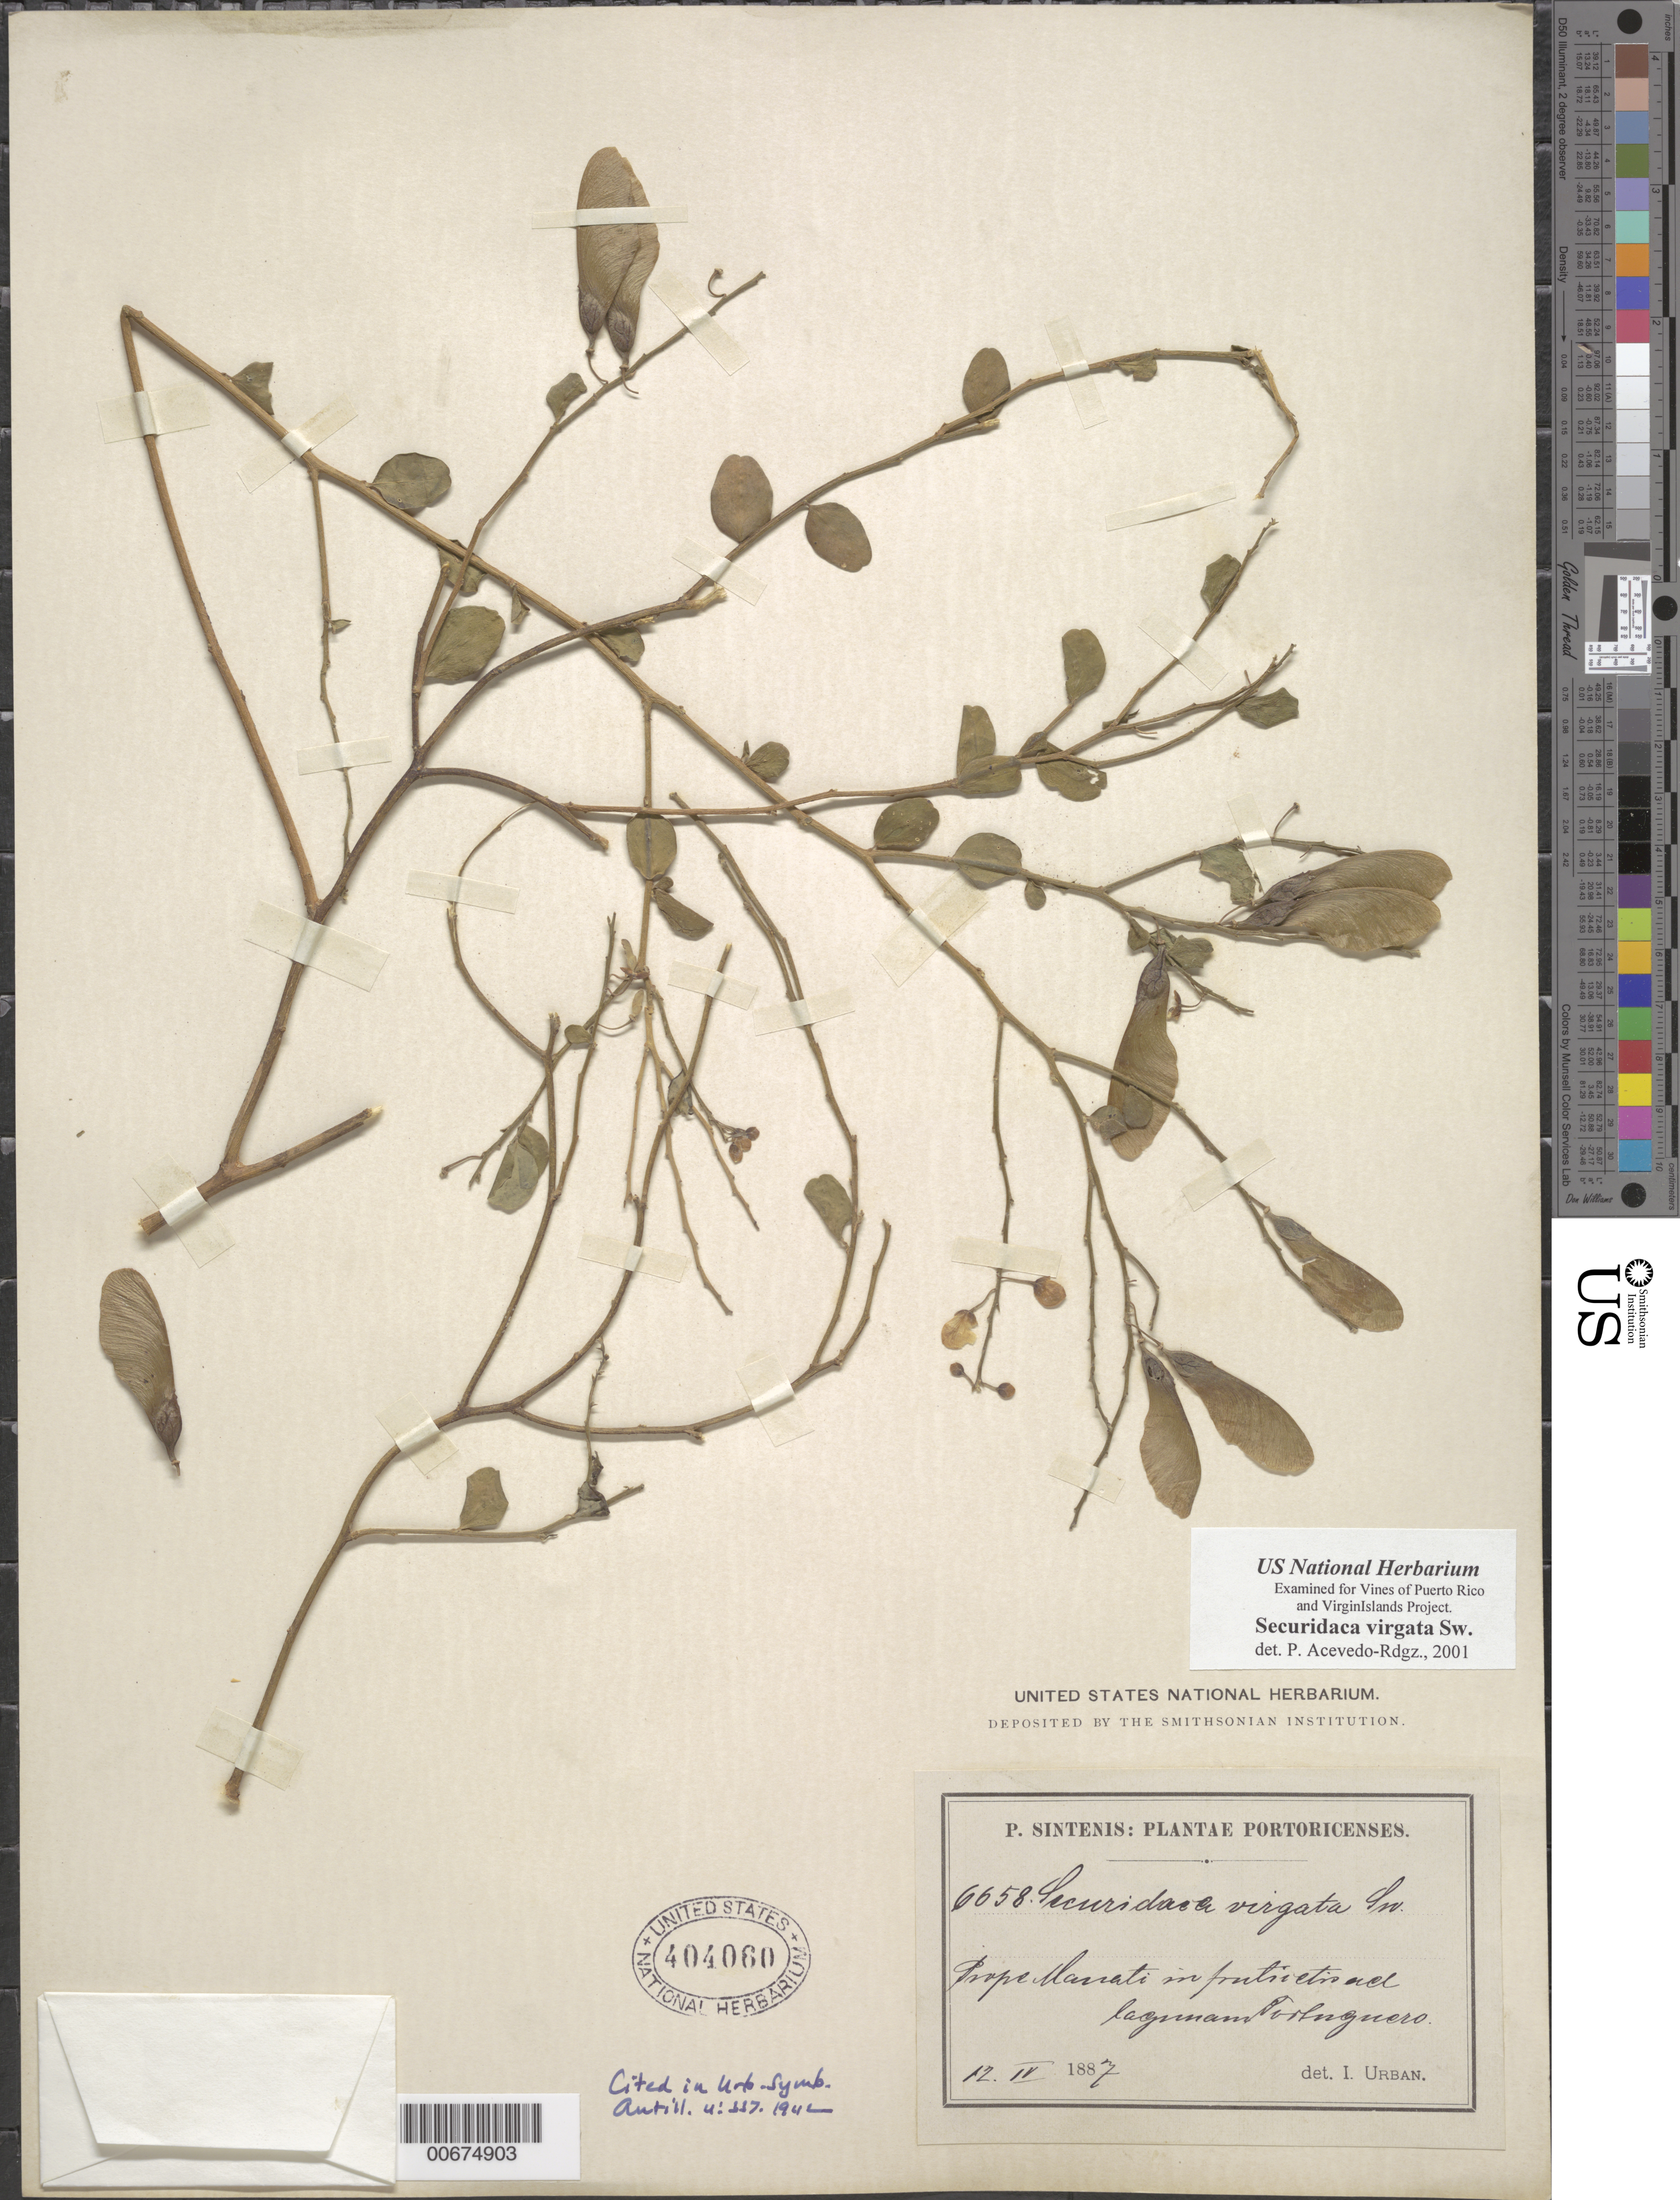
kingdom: Plantae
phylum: Tracheophyta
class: Magnoliopsida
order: Fabales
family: Polygalaceae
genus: Securidaca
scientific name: Securidaca virgata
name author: Sw.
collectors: P. Sintenis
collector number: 6658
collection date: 1887-04-12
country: Puerto Rico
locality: Portoricenses. Lagunam Portuguero.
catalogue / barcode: US 404060